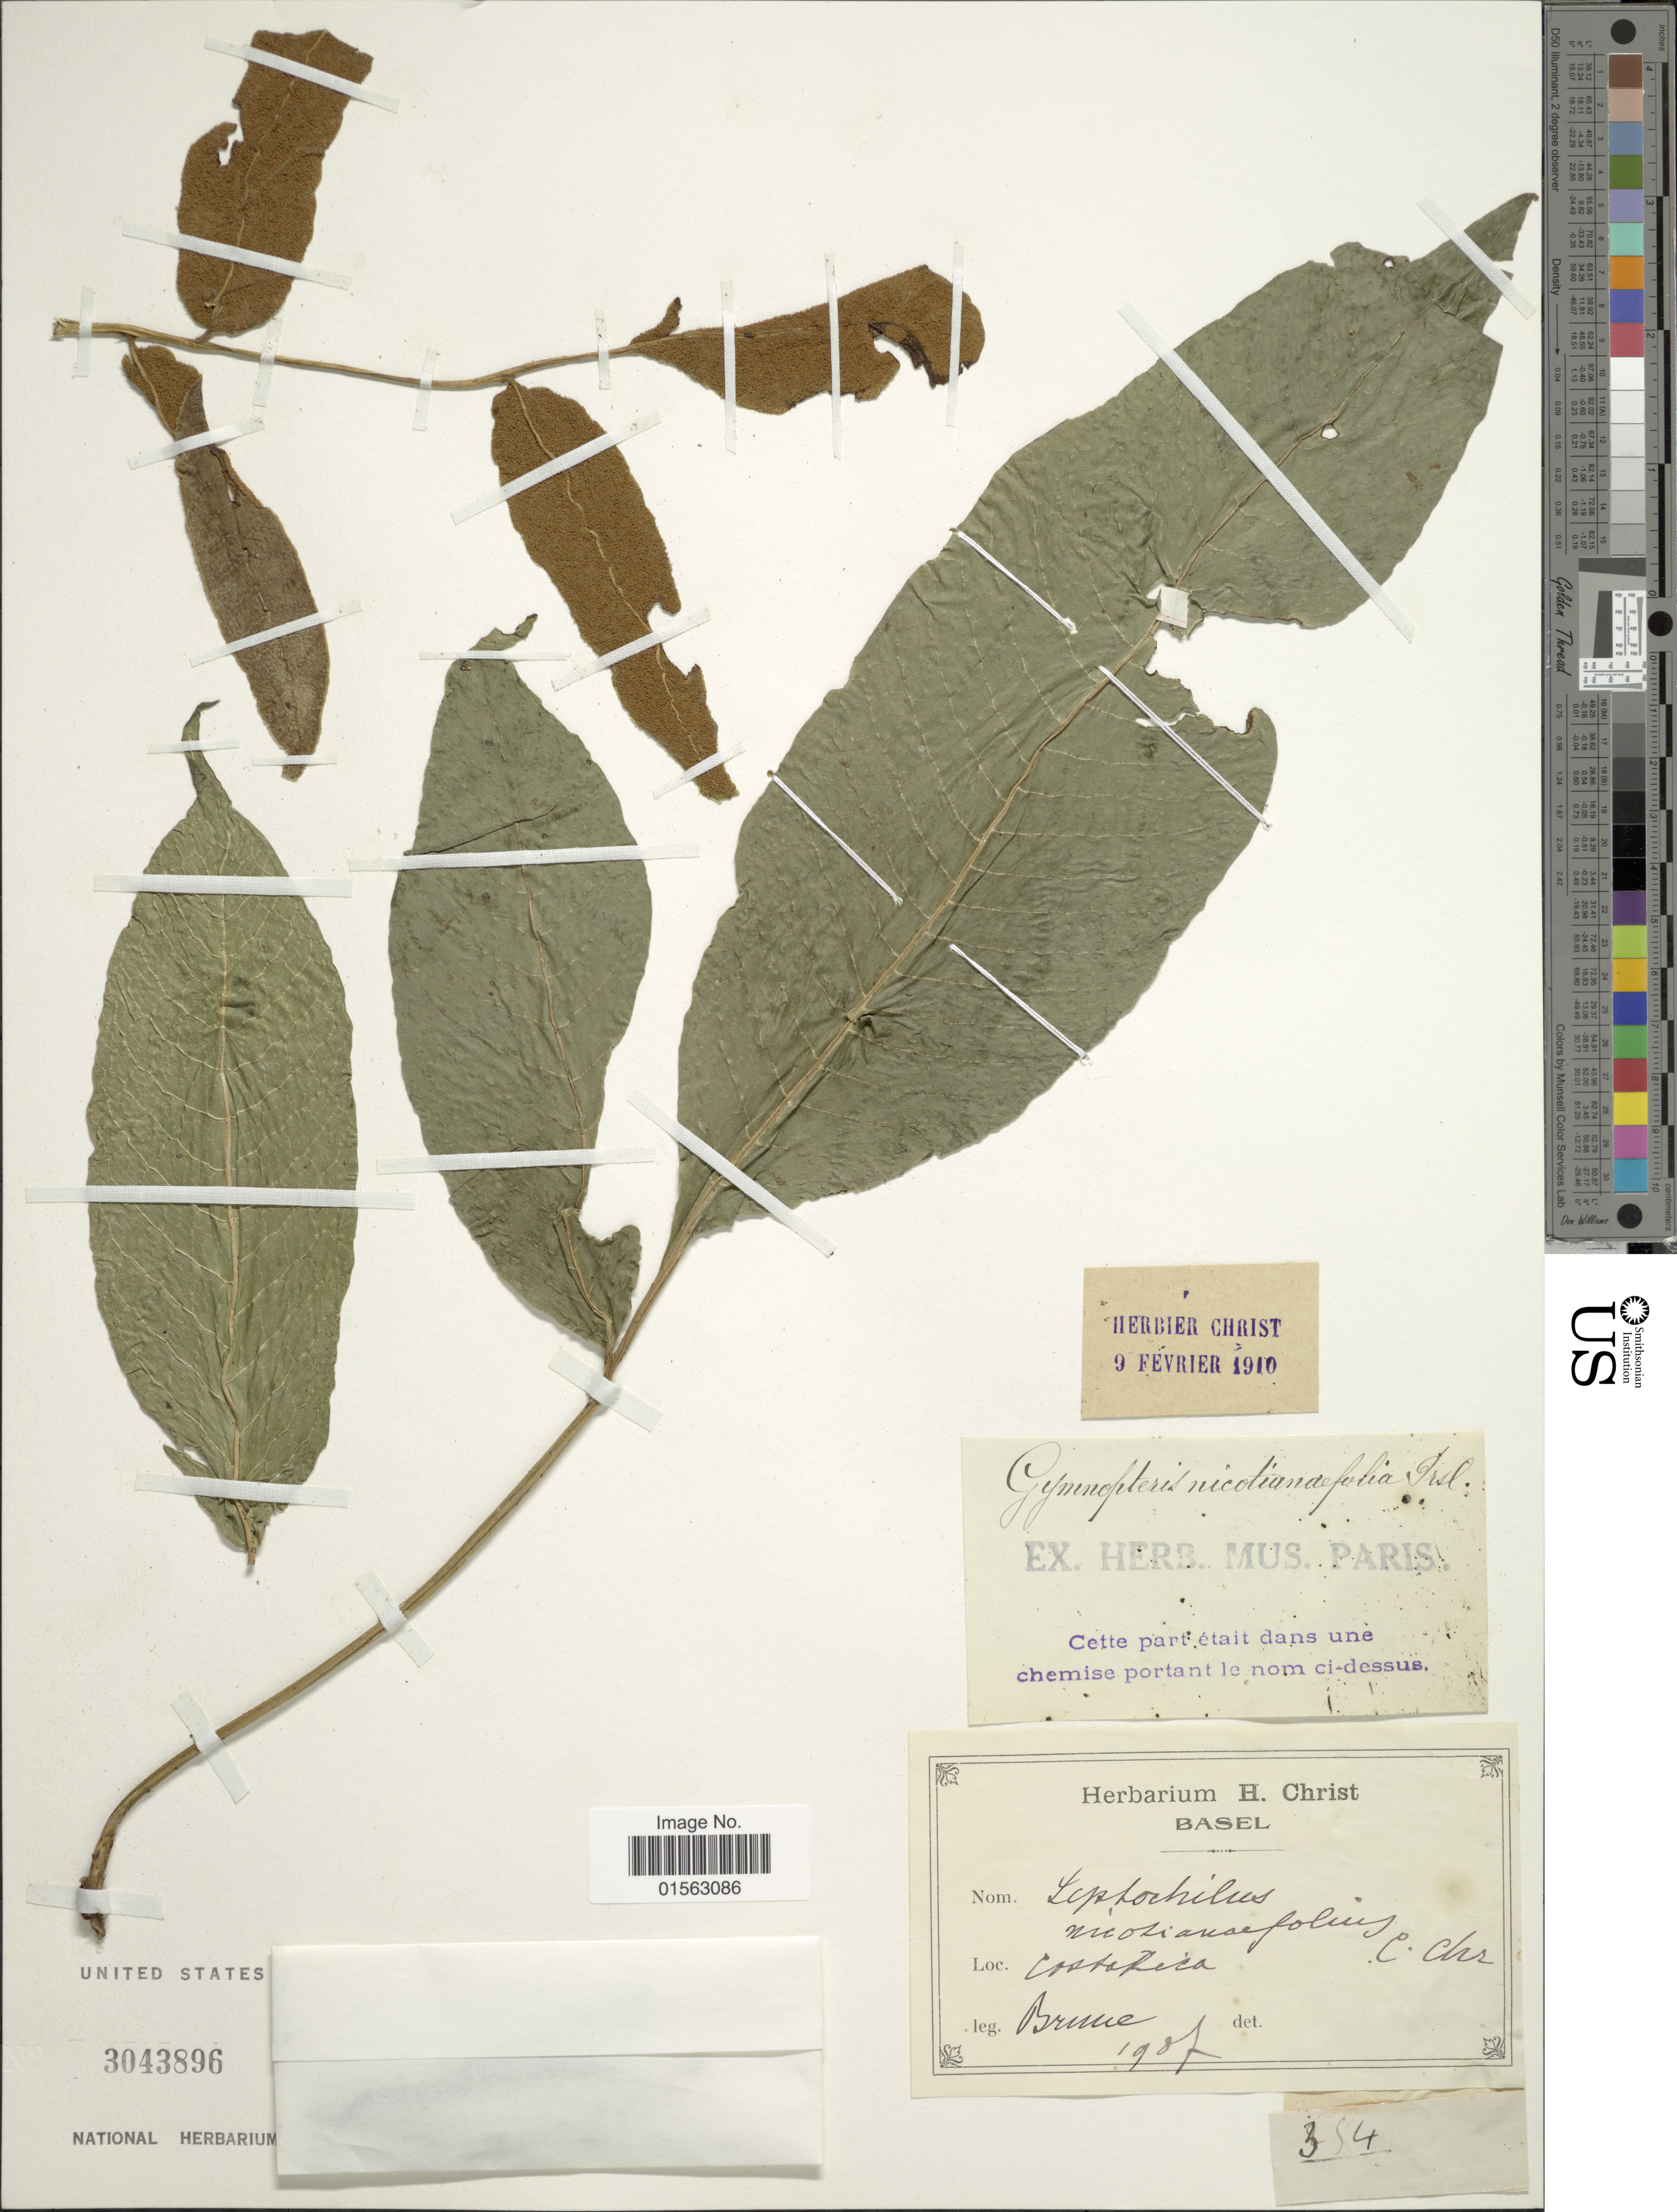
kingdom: Plantae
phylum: Tracheophyta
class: Polypodiopsida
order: Polypodiales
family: Dryopteridaceae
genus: Mickelia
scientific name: Mickelia nicotianifolia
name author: (Sw.) R.C. Moran et al.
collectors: Bruce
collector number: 354*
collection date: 1907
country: Costa Rica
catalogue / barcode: US 3043896